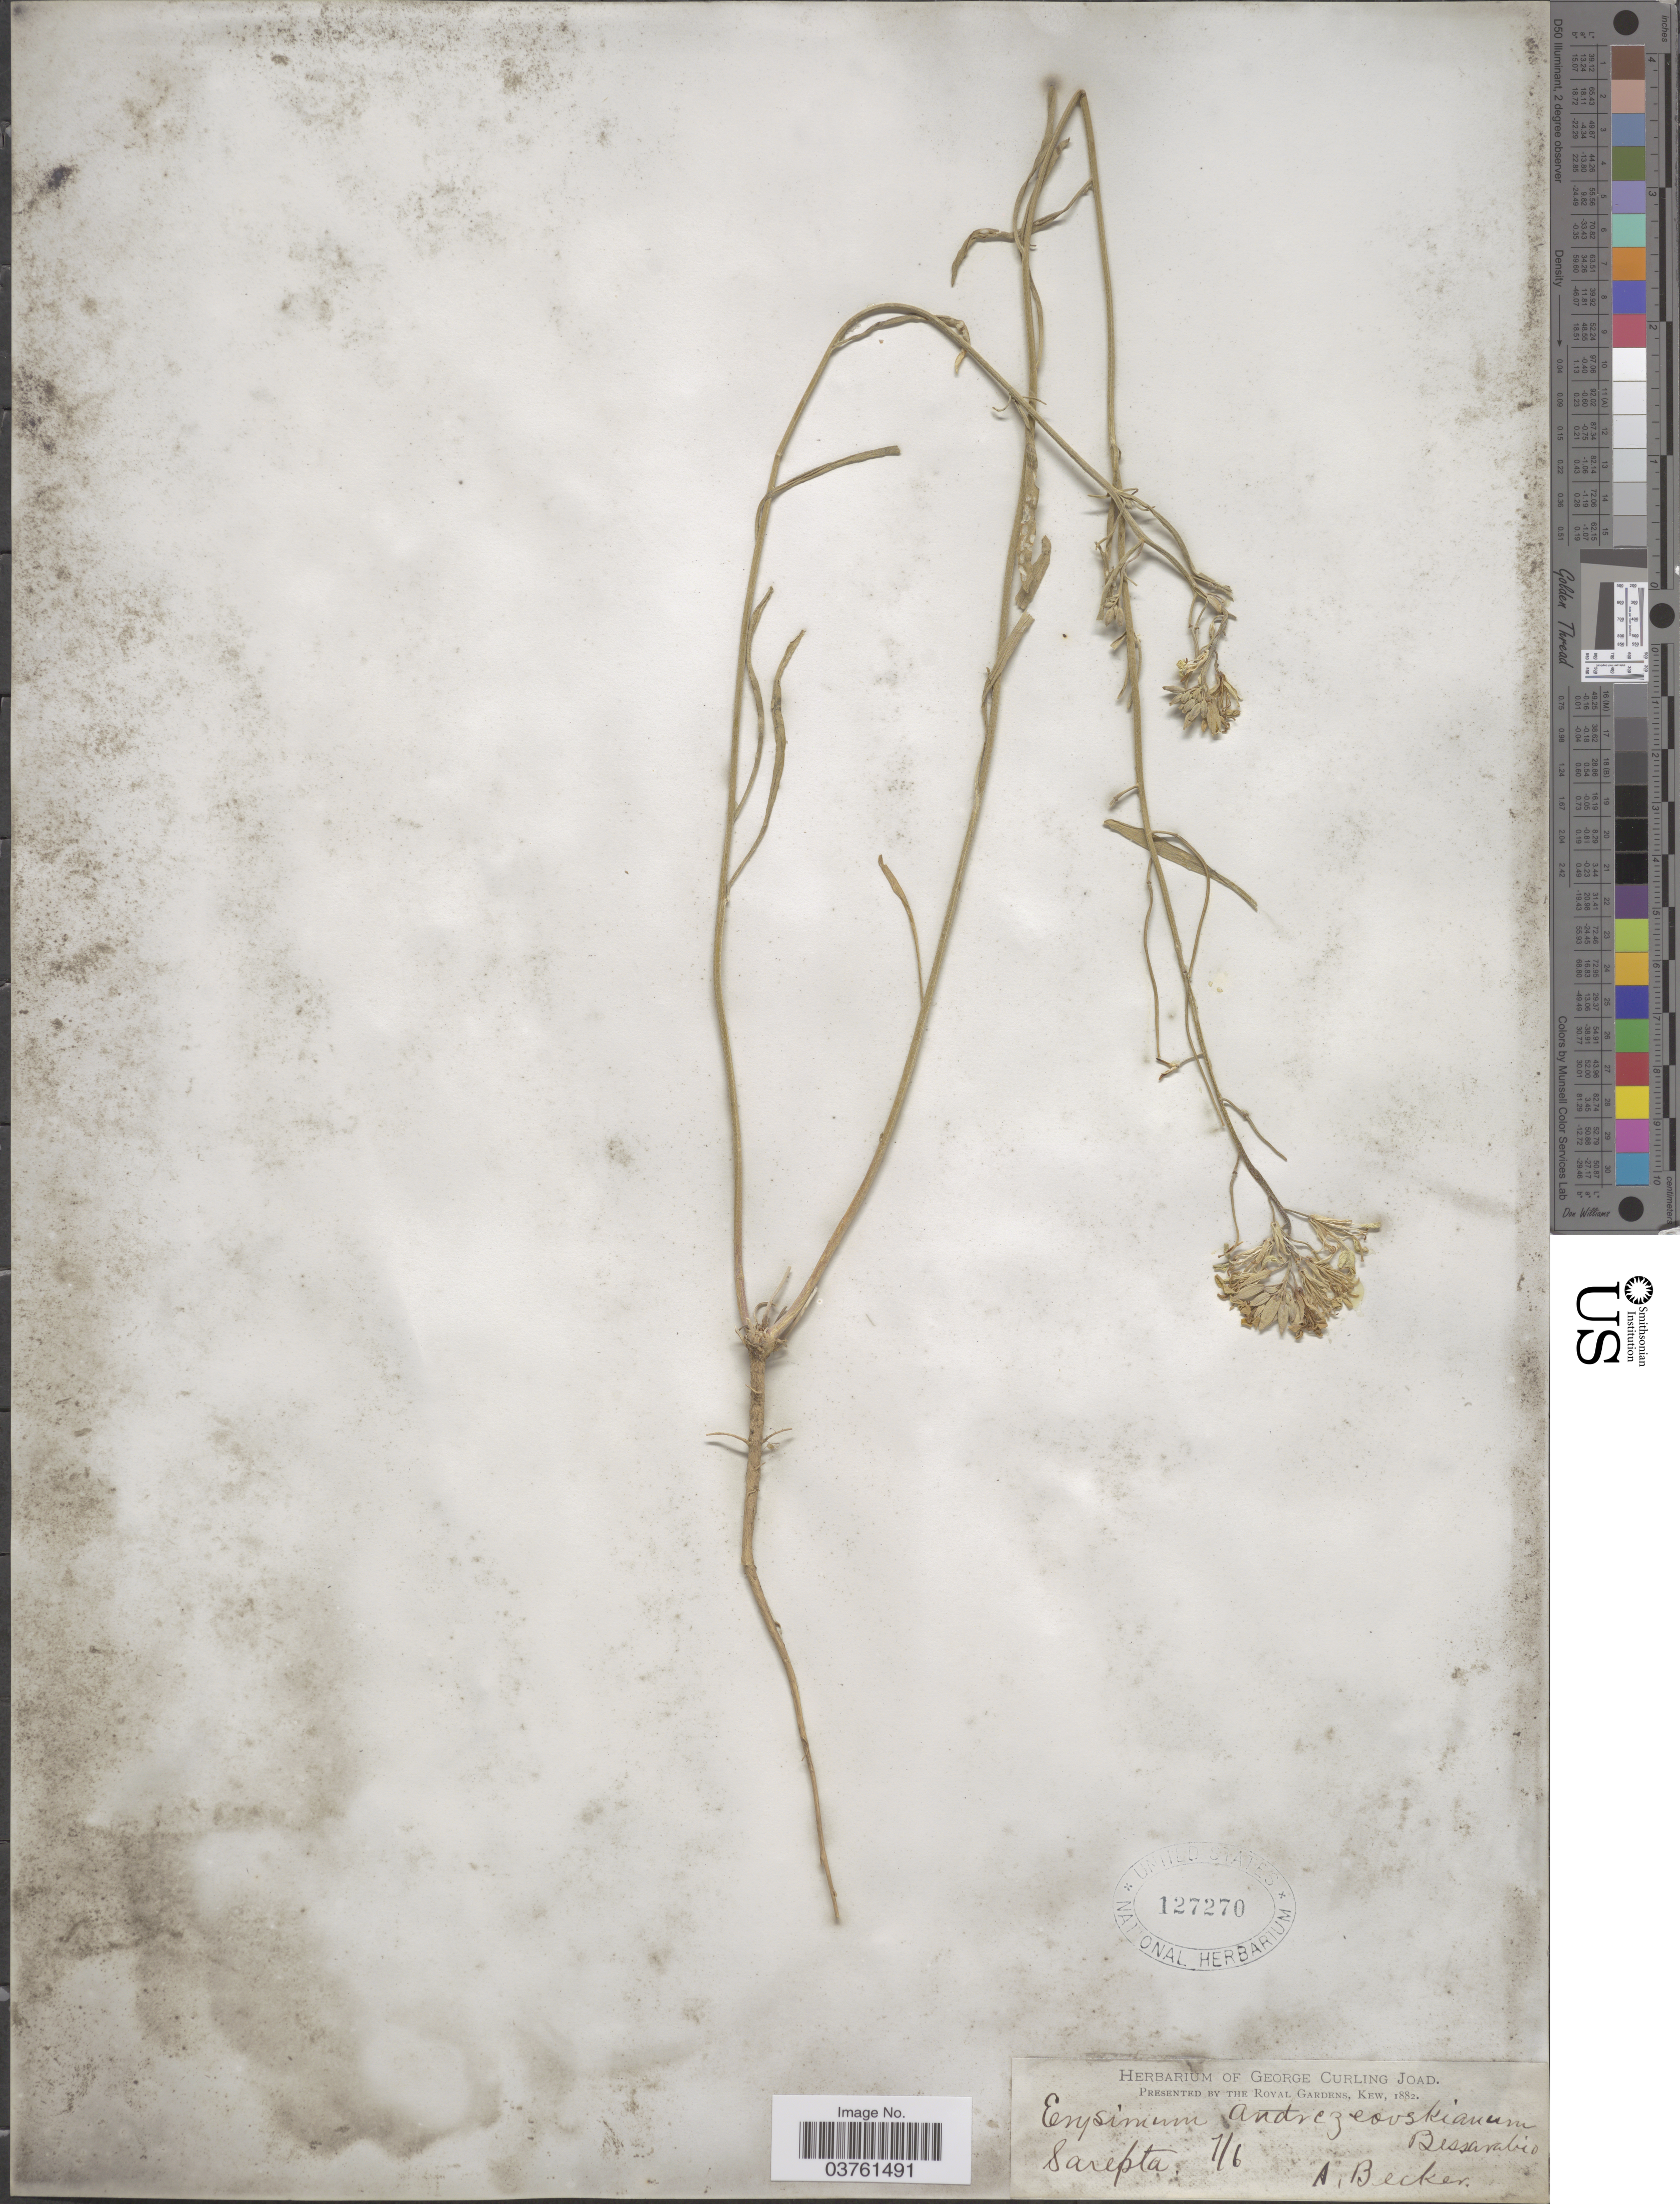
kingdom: Plantae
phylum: Tracheophyta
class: Magnoliopsida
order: Brassicales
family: Brassicaceae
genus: Erysimum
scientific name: Erysimum andrzejowskianum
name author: DC.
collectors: A. Becker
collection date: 1882-06-07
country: Russian Federation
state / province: Volgograd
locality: Sarepta.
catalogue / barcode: US 127270